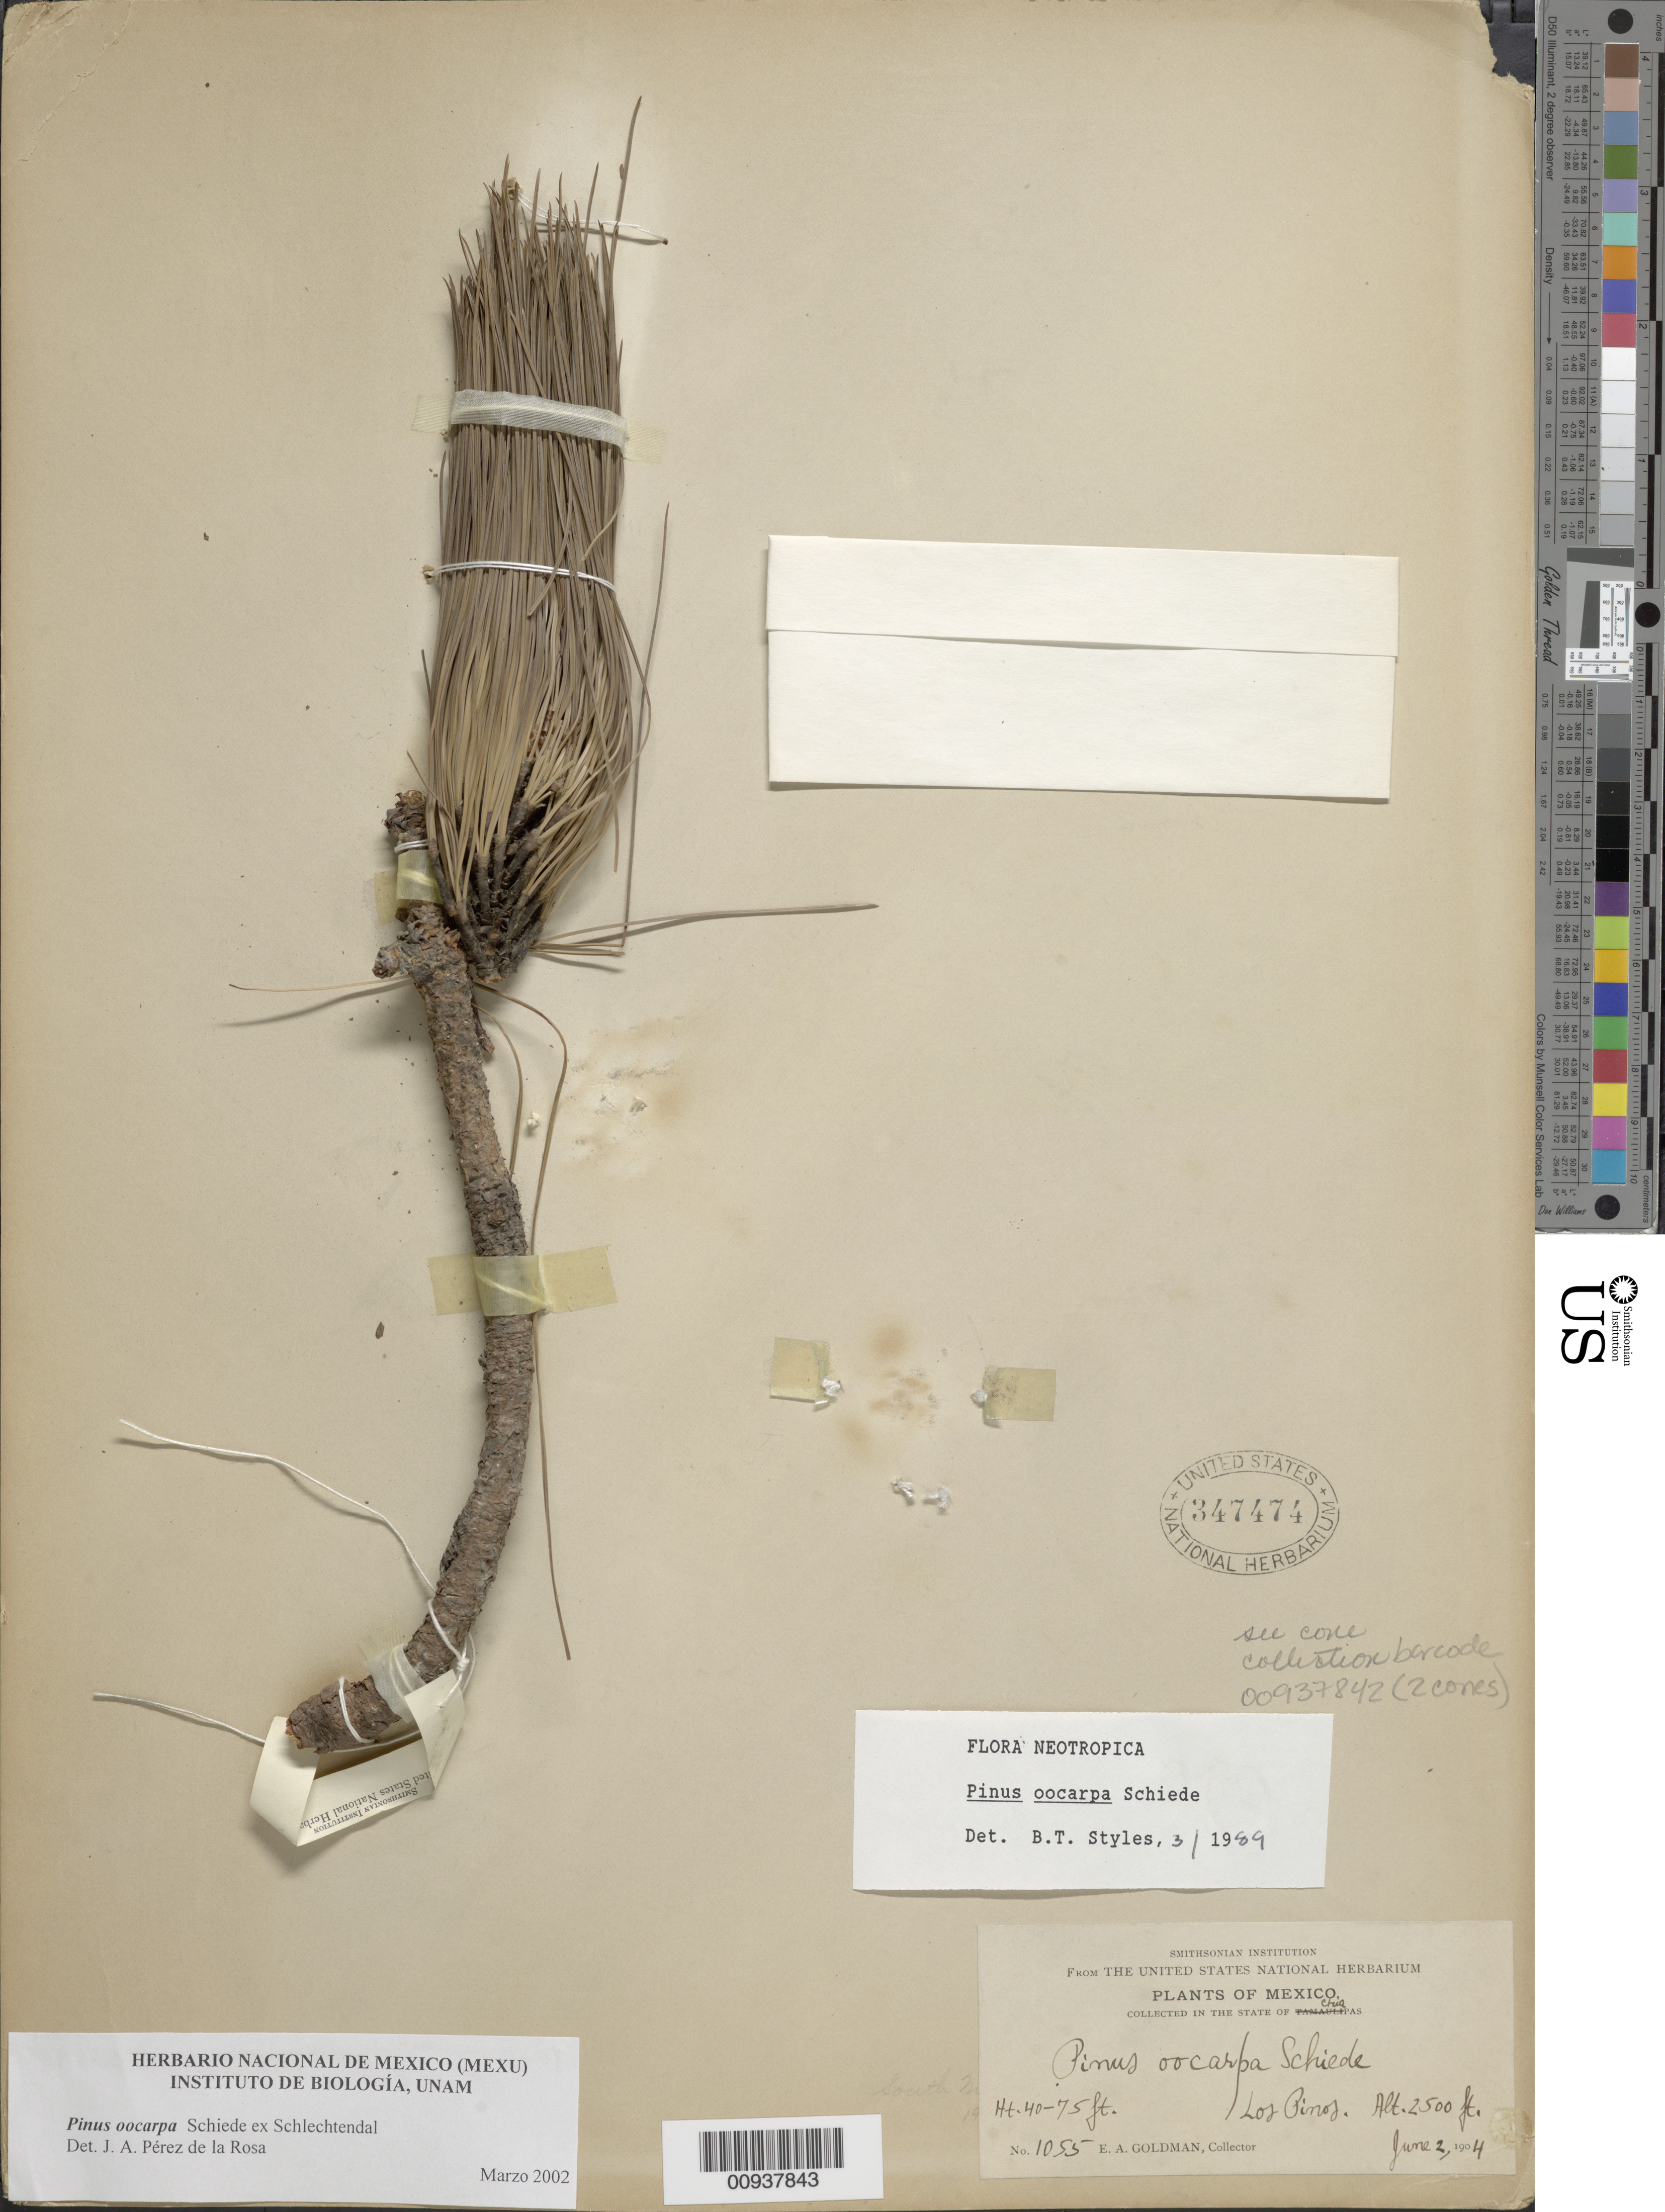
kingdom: Plantae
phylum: Tracheophyta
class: Pinopsida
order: Pinales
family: Pinaceae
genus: Pinus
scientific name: Pinus oocarpa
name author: Schiede ex Schltdl.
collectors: E. A. Goldman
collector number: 1055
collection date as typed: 02 Jun 1904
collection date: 1904-06-02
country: Mexico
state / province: Chiapas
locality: Los Pinos.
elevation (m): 762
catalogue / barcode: US 347474